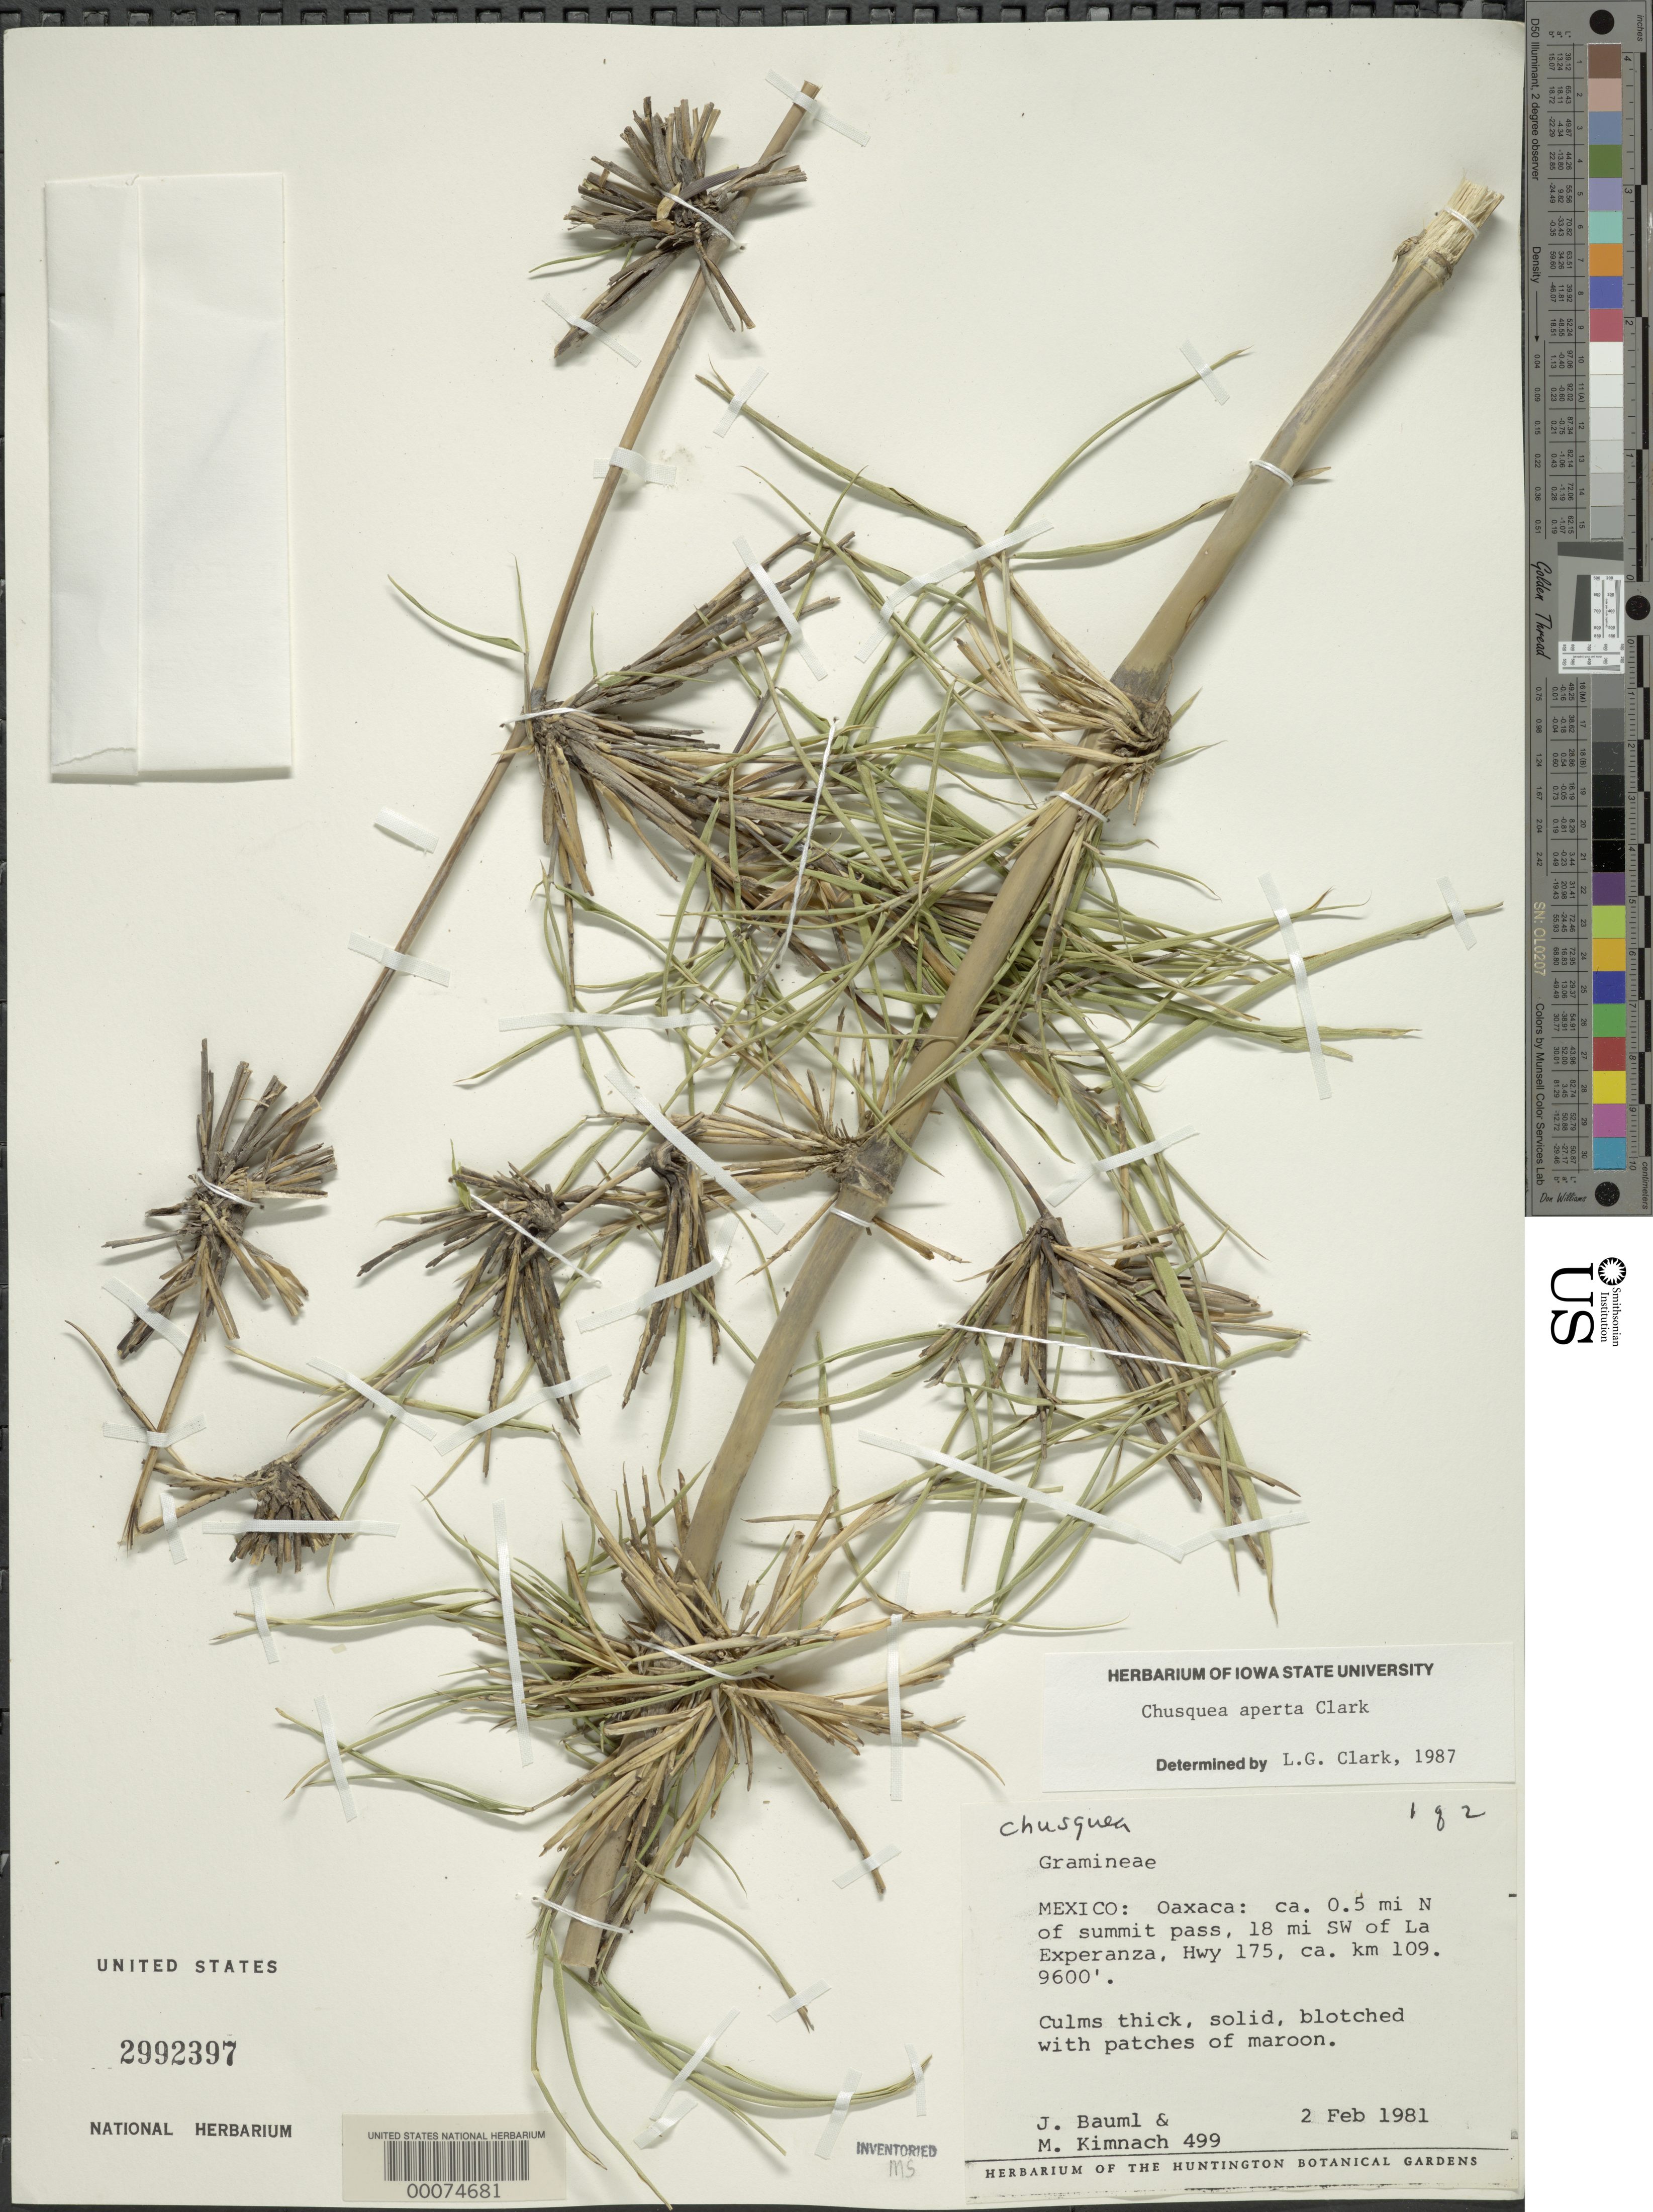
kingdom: Plantae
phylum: Tracheophyta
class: Liliopsida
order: Poales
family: Poaceae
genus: Chusquea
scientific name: Chusquea aperta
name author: L.G. Clark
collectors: J. Bauml & M. W. Kimnach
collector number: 499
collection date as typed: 02 Feb 1981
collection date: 1981-02-02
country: Mexico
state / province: Oaxaca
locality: La experanza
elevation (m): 2926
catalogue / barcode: US 2992397